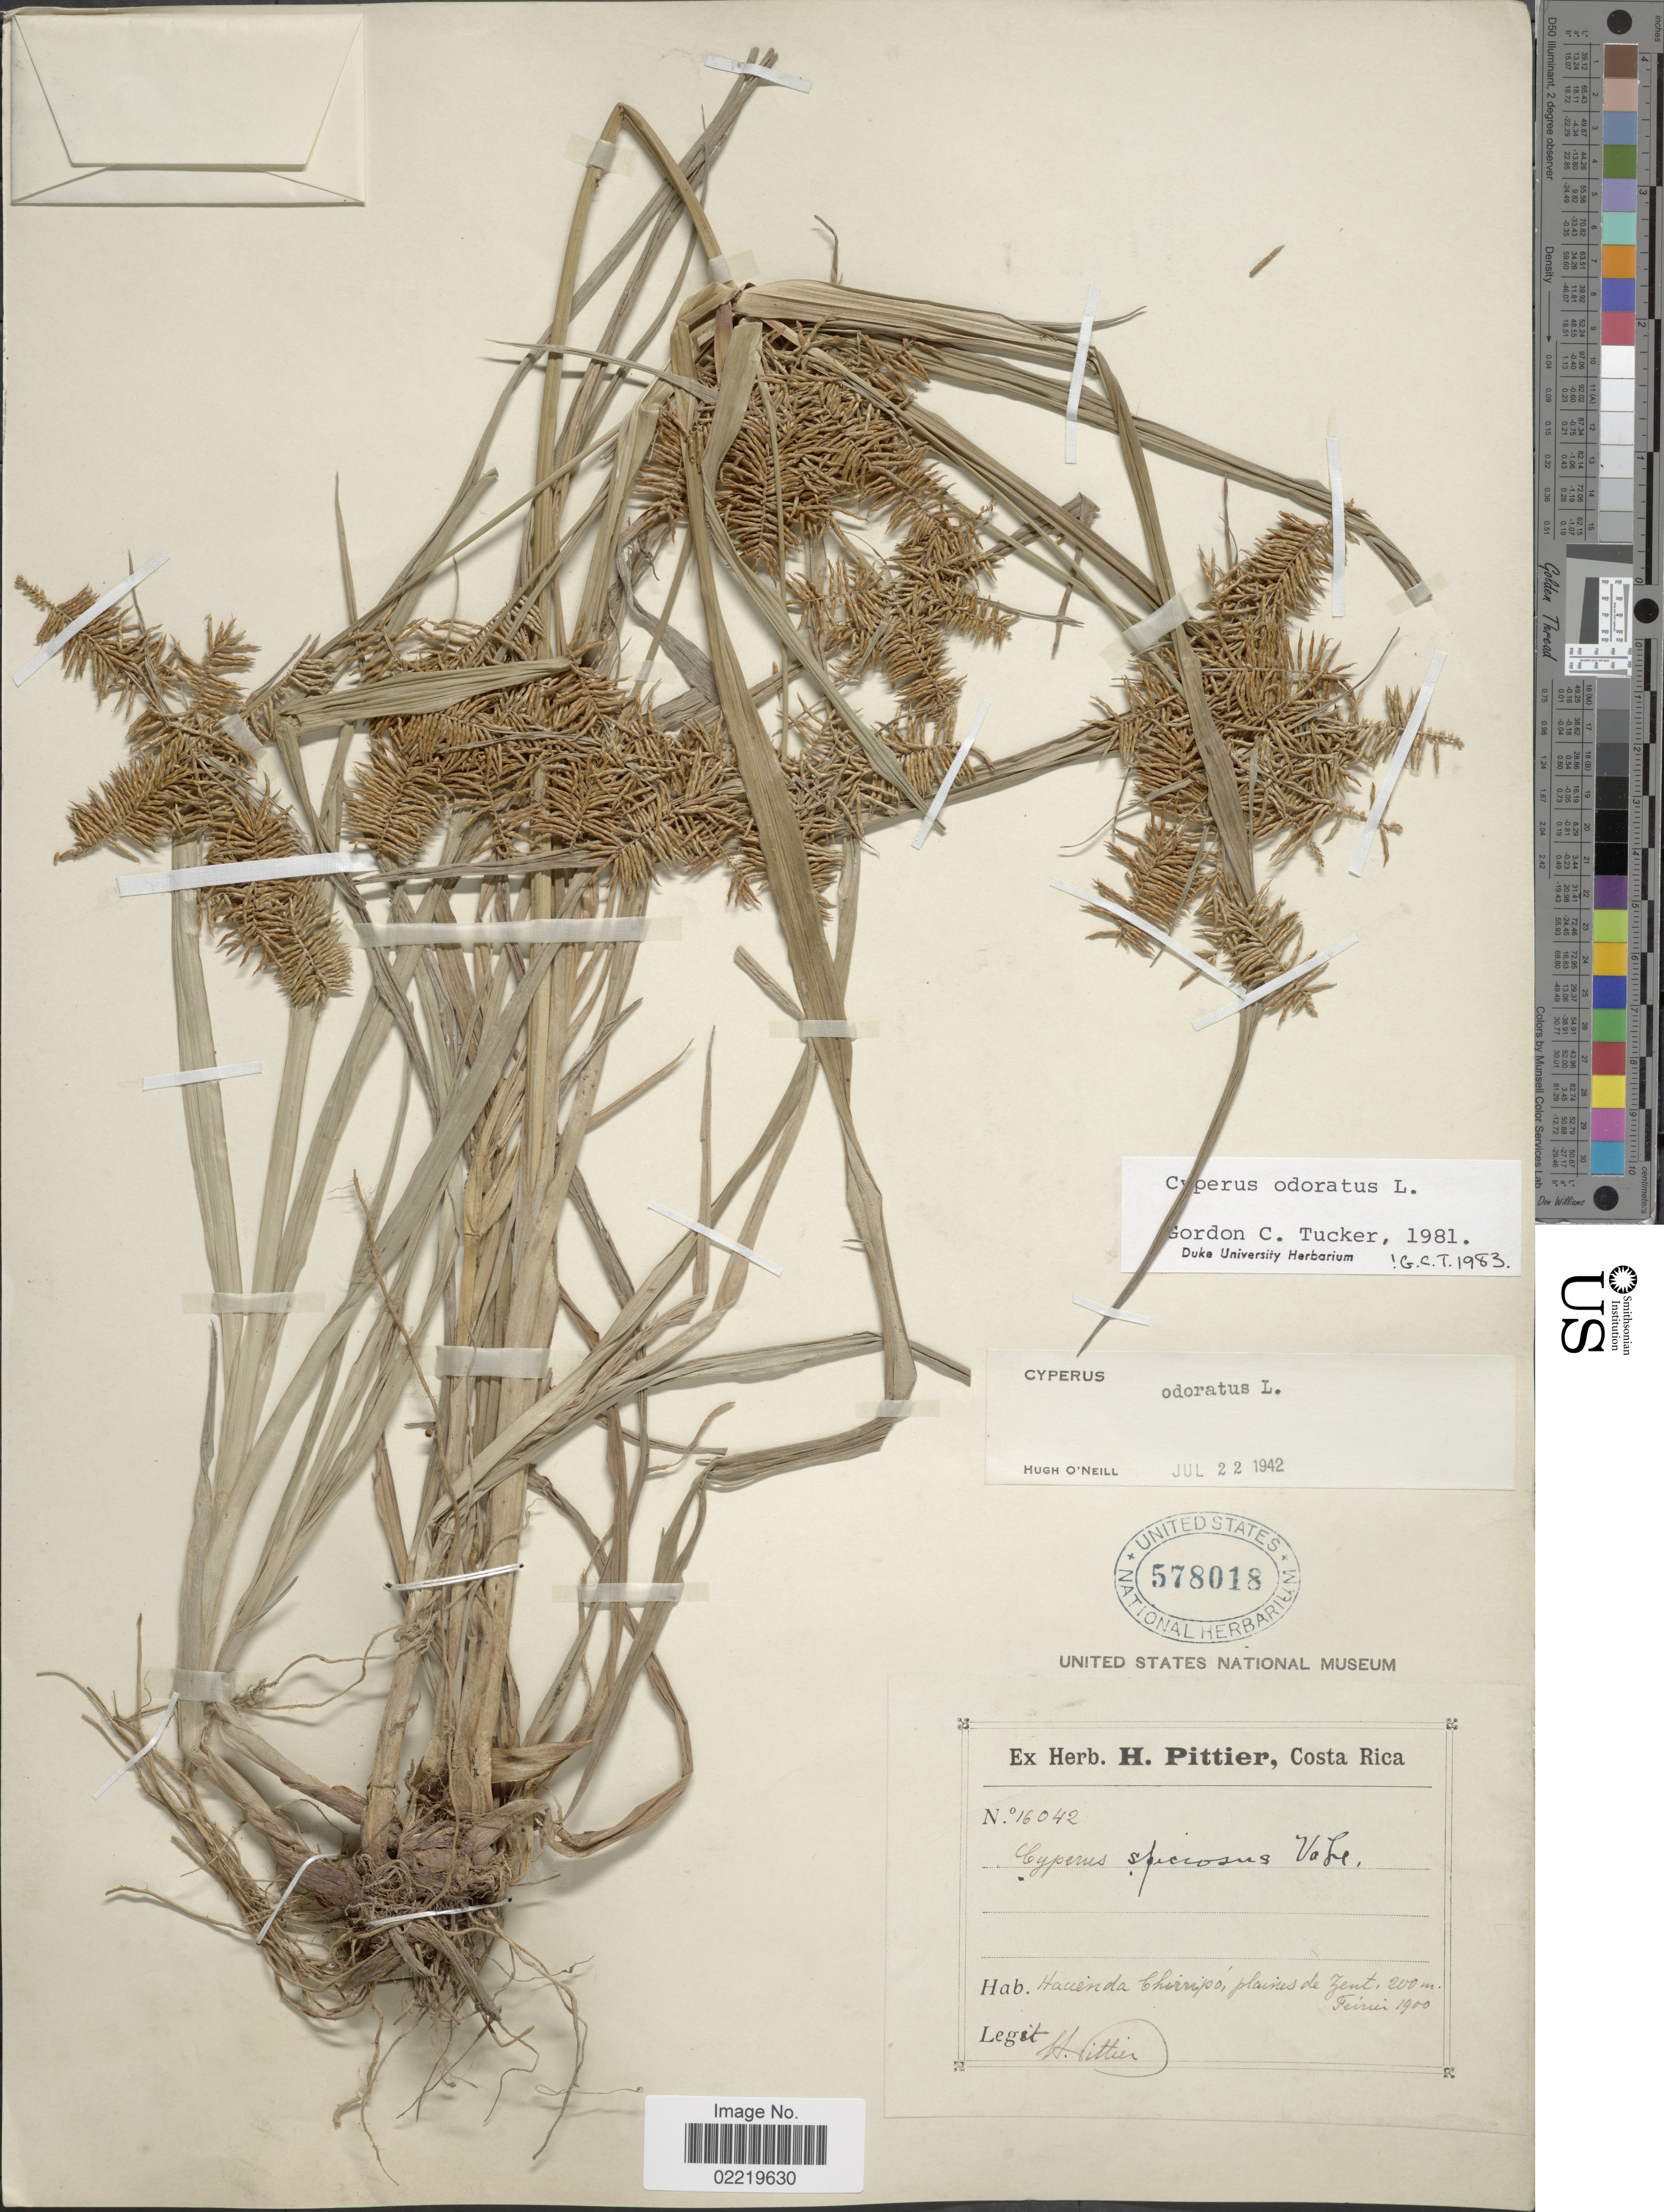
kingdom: Plantae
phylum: Tracheophyta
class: Liliopsida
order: Poales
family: Cyperaceae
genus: Cyperus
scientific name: Cyperus odoratus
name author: L.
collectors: H. F. Pittier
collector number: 16042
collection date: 1900-02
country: Costa Rica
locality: Hacienda Chirripo, plaines de Zent.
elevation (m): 200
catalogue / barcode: US 578018